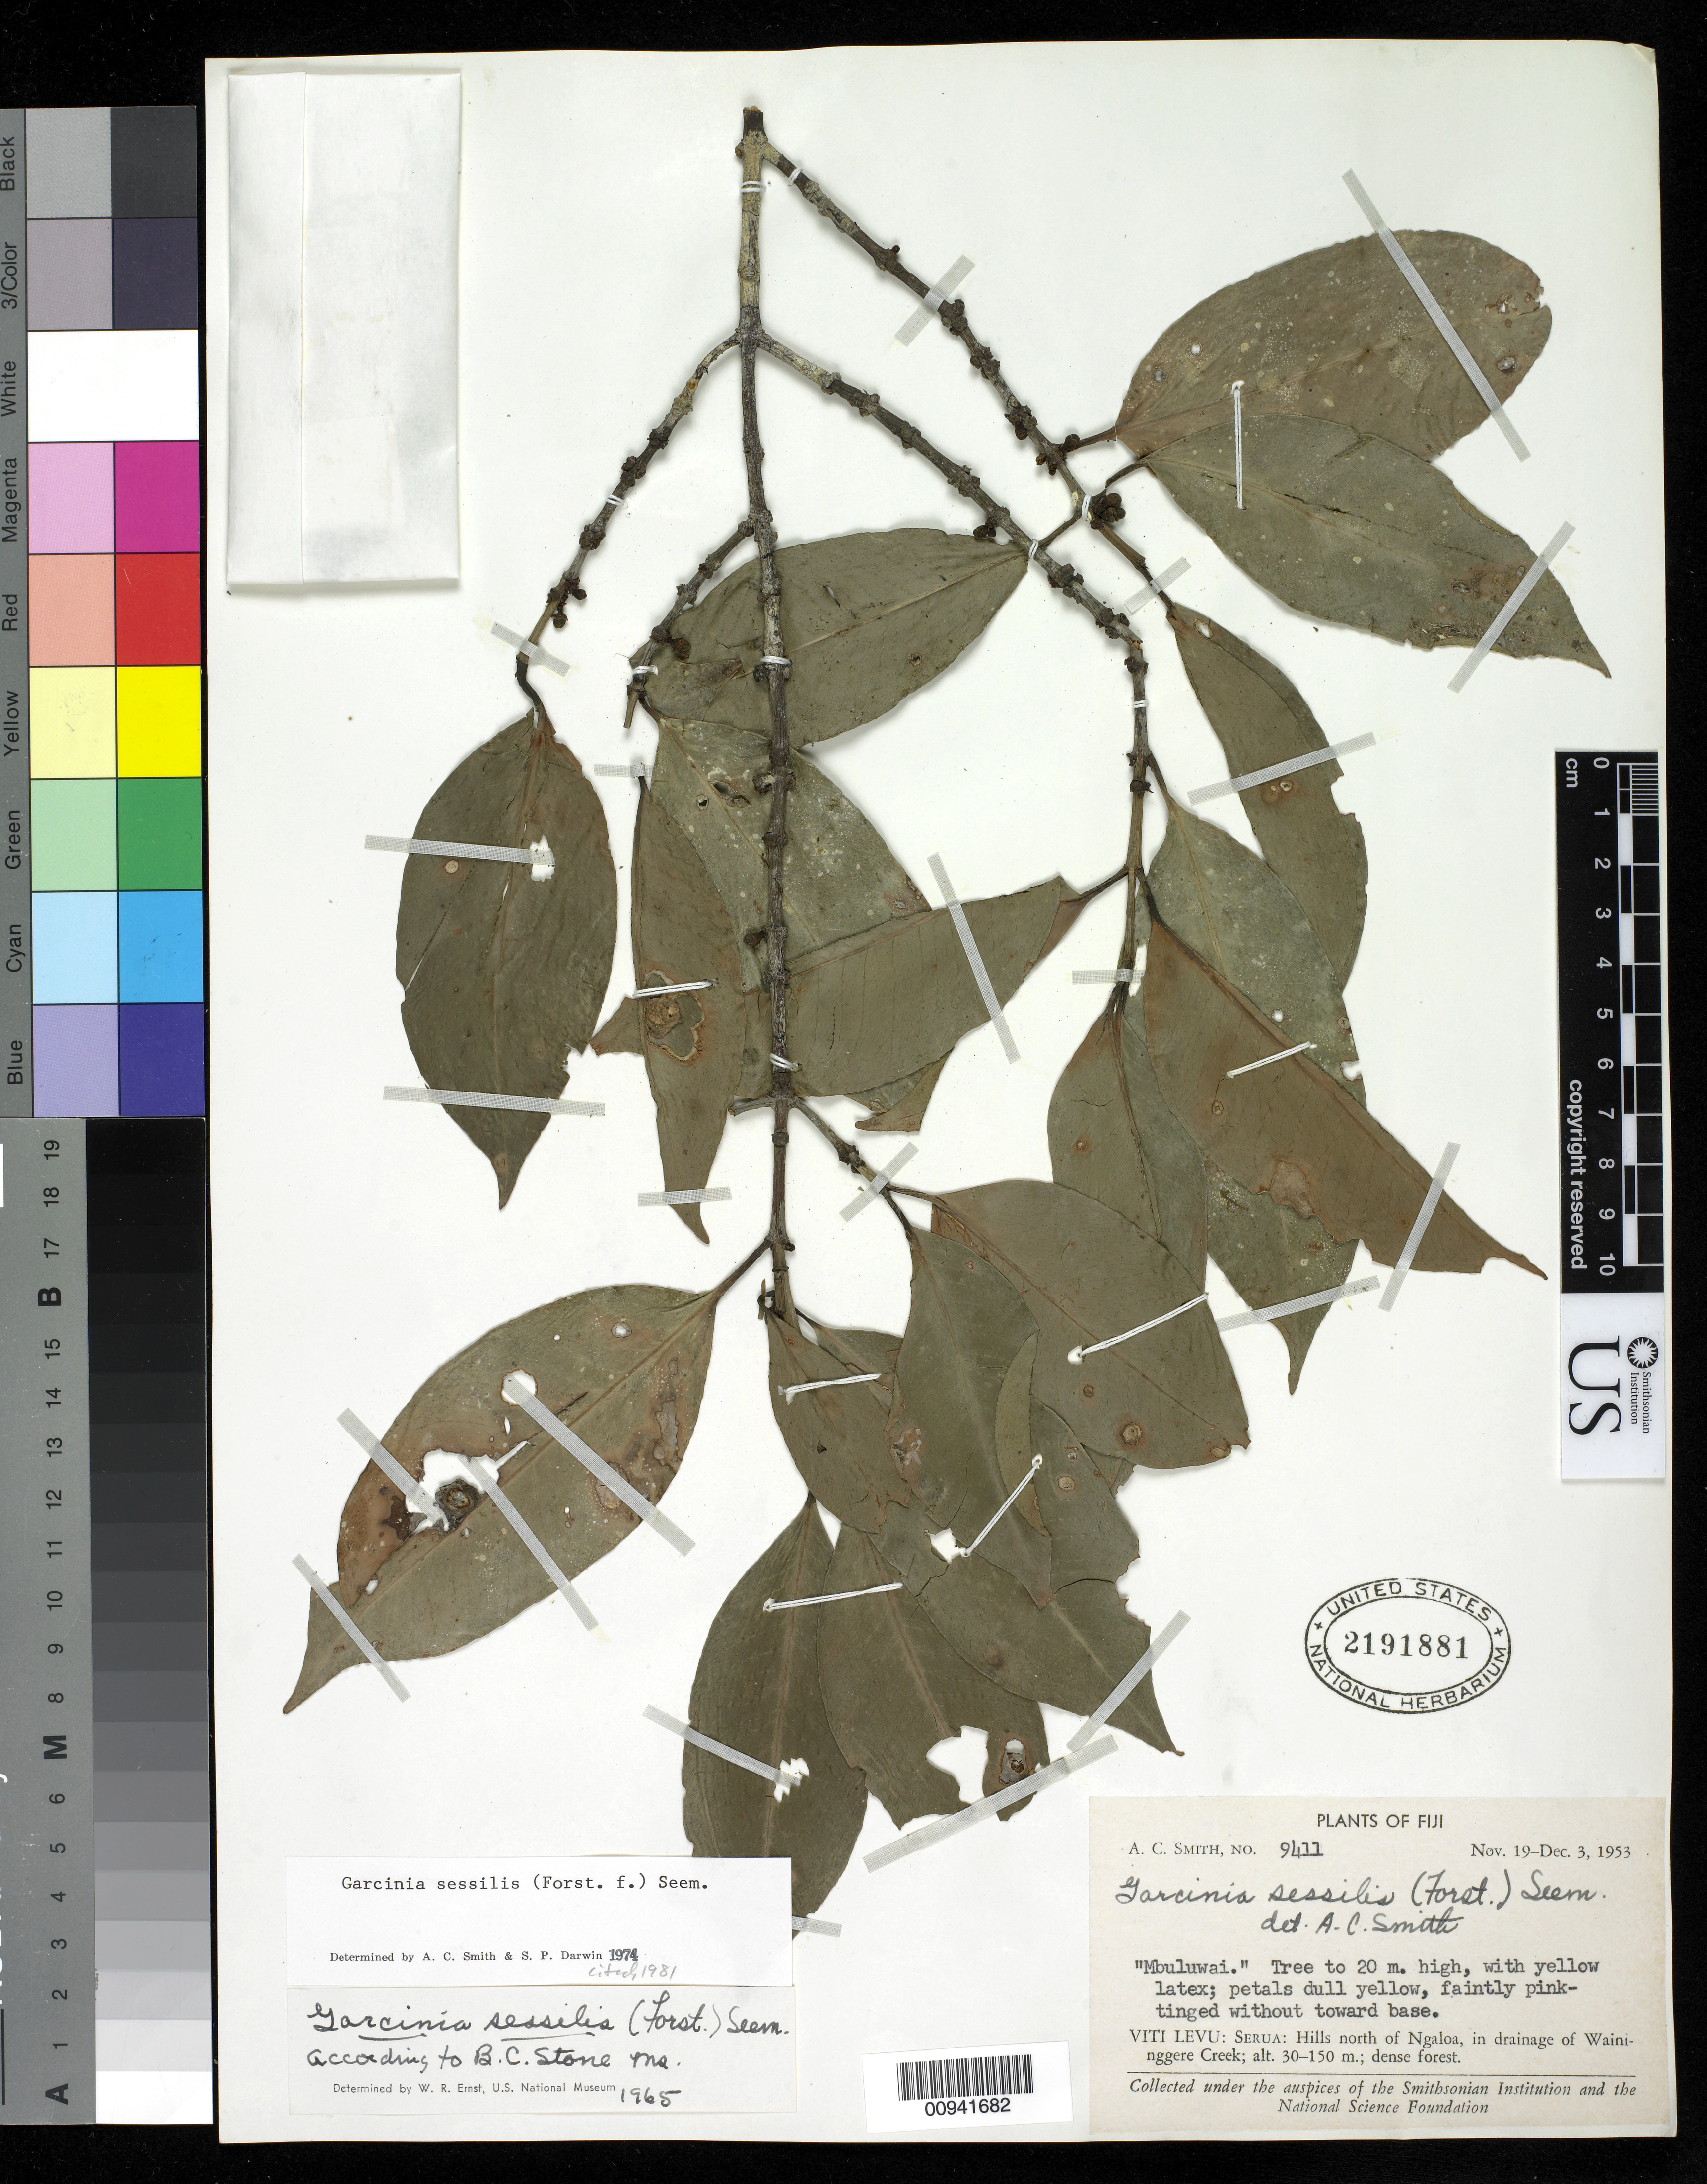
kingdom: Plantae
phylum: Tracheophyta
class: Magnoliopsida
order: Malpighiales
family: Clusiaceae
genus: Garcinia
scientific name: Garcinia sessilis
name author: (G. Forst.) Seem.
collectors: C. A. Smith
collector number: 9411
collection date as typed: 03 Dec 1953 to 19 Dec 1953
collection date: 1953-12-03/1953-12-19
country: Fiji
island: Viti Levu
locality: Serua: Hills north of Ngaloa, in drainage of Waininggere Creek.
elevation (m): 30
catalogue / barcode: US 2191881